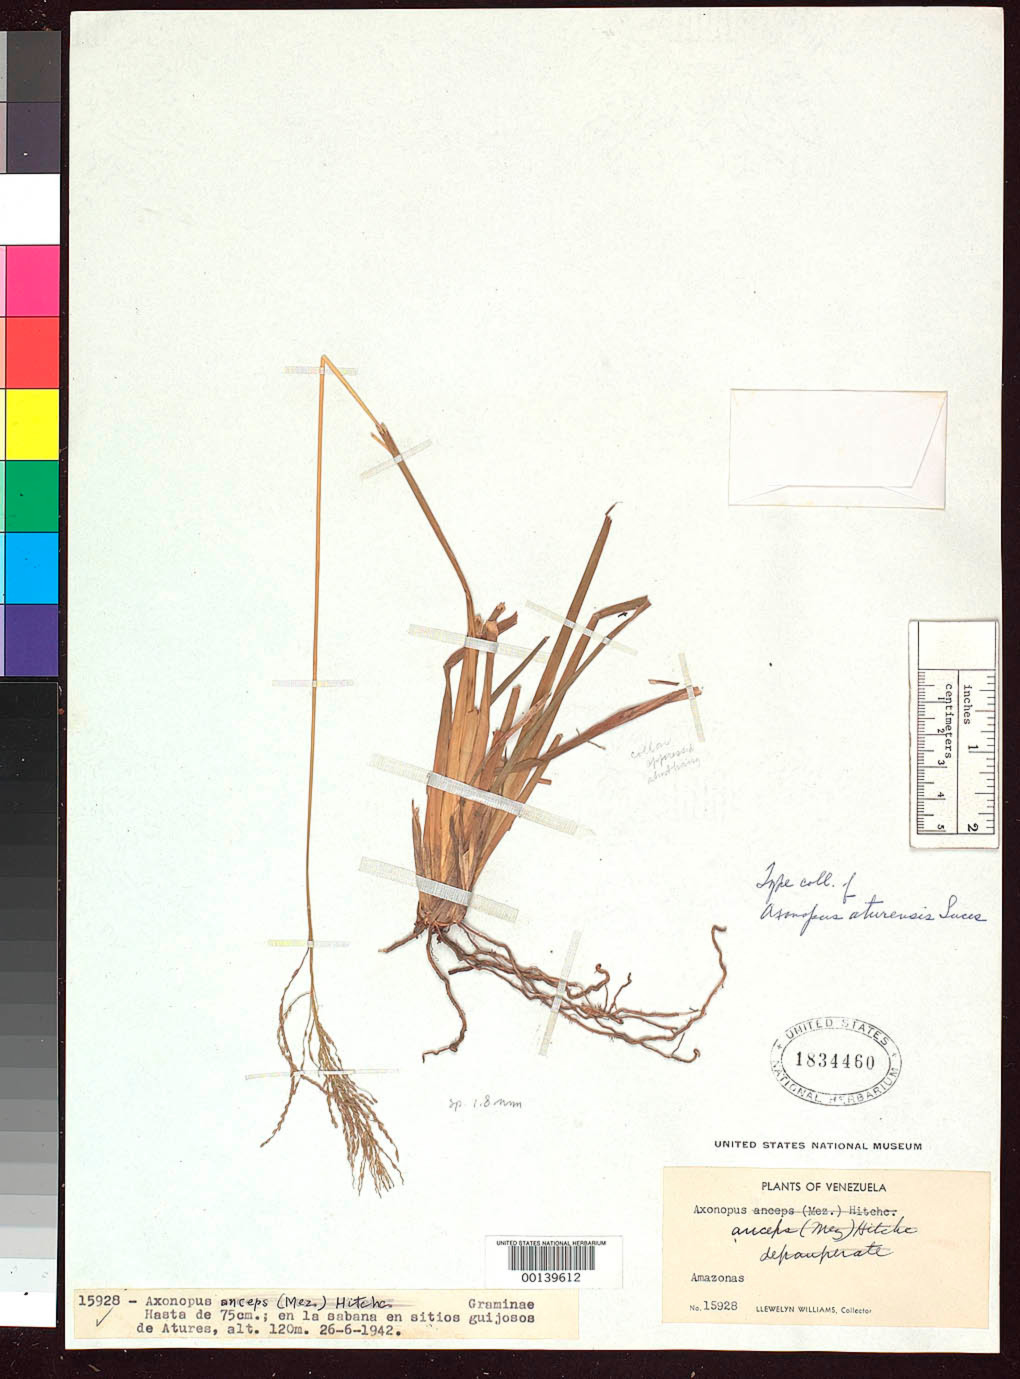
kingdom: Plantae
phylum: Tracheophyta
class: Liliopsida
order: Poales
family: Poaceae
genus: Axonopus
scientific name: Axonopus aturensis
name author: Luces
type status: Isotype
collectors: Ll. Williams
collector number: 15928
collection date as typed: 26 Jun 1942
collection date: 1942-06-26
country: Venezuela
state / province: Amazonas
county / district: Atures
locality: Alto Orinoco, en la sabana en sitios guijosos de Atures [Upper Orinoco, in the savannah in pebbly sites of Atures].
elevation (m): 120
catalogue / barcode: US 1834460